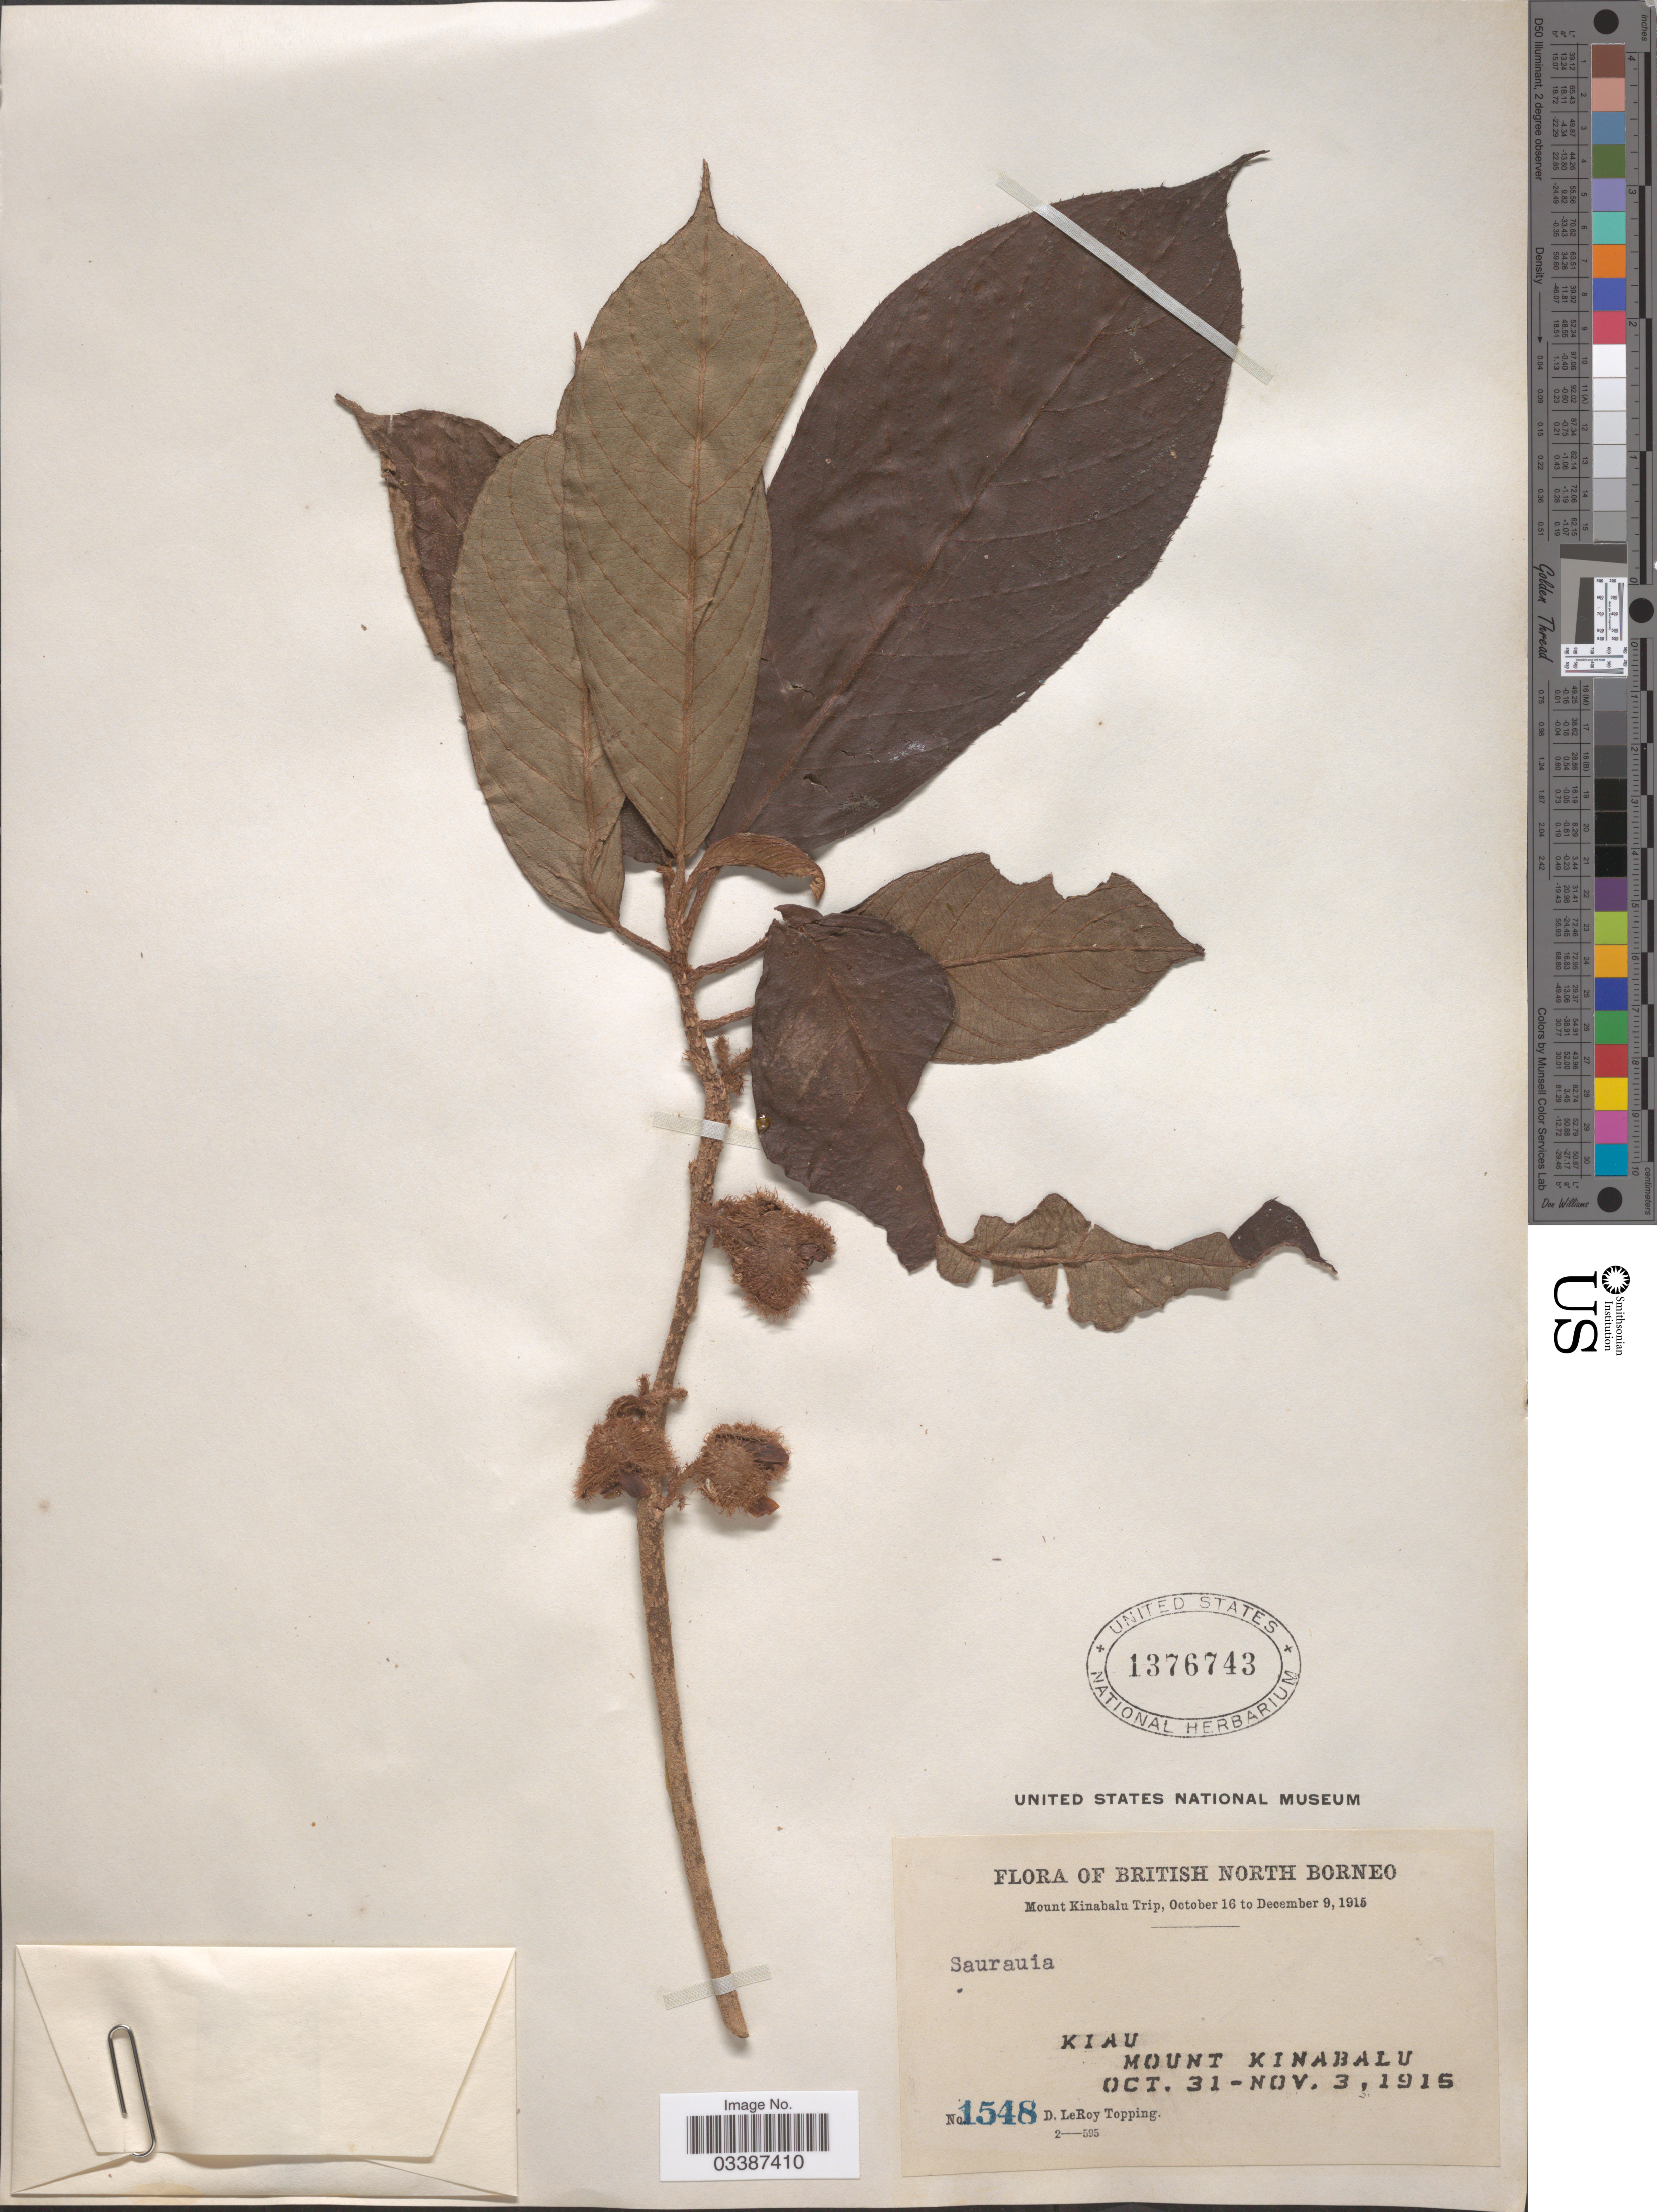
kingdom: Plantae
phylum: Tracheophyta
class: Magnoliopsida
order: Ericales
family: Actinidiaceae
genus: Saurauia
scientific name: Saurauia sp.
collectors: D. L. Topping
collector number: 1548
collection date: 1915-10-31/1915-11-03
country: Malaysia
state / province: Sabah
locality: British North Borneo. Mount Kinabalu Trip. Kiau. Mount Kinabalu.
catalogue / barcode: US 1376743